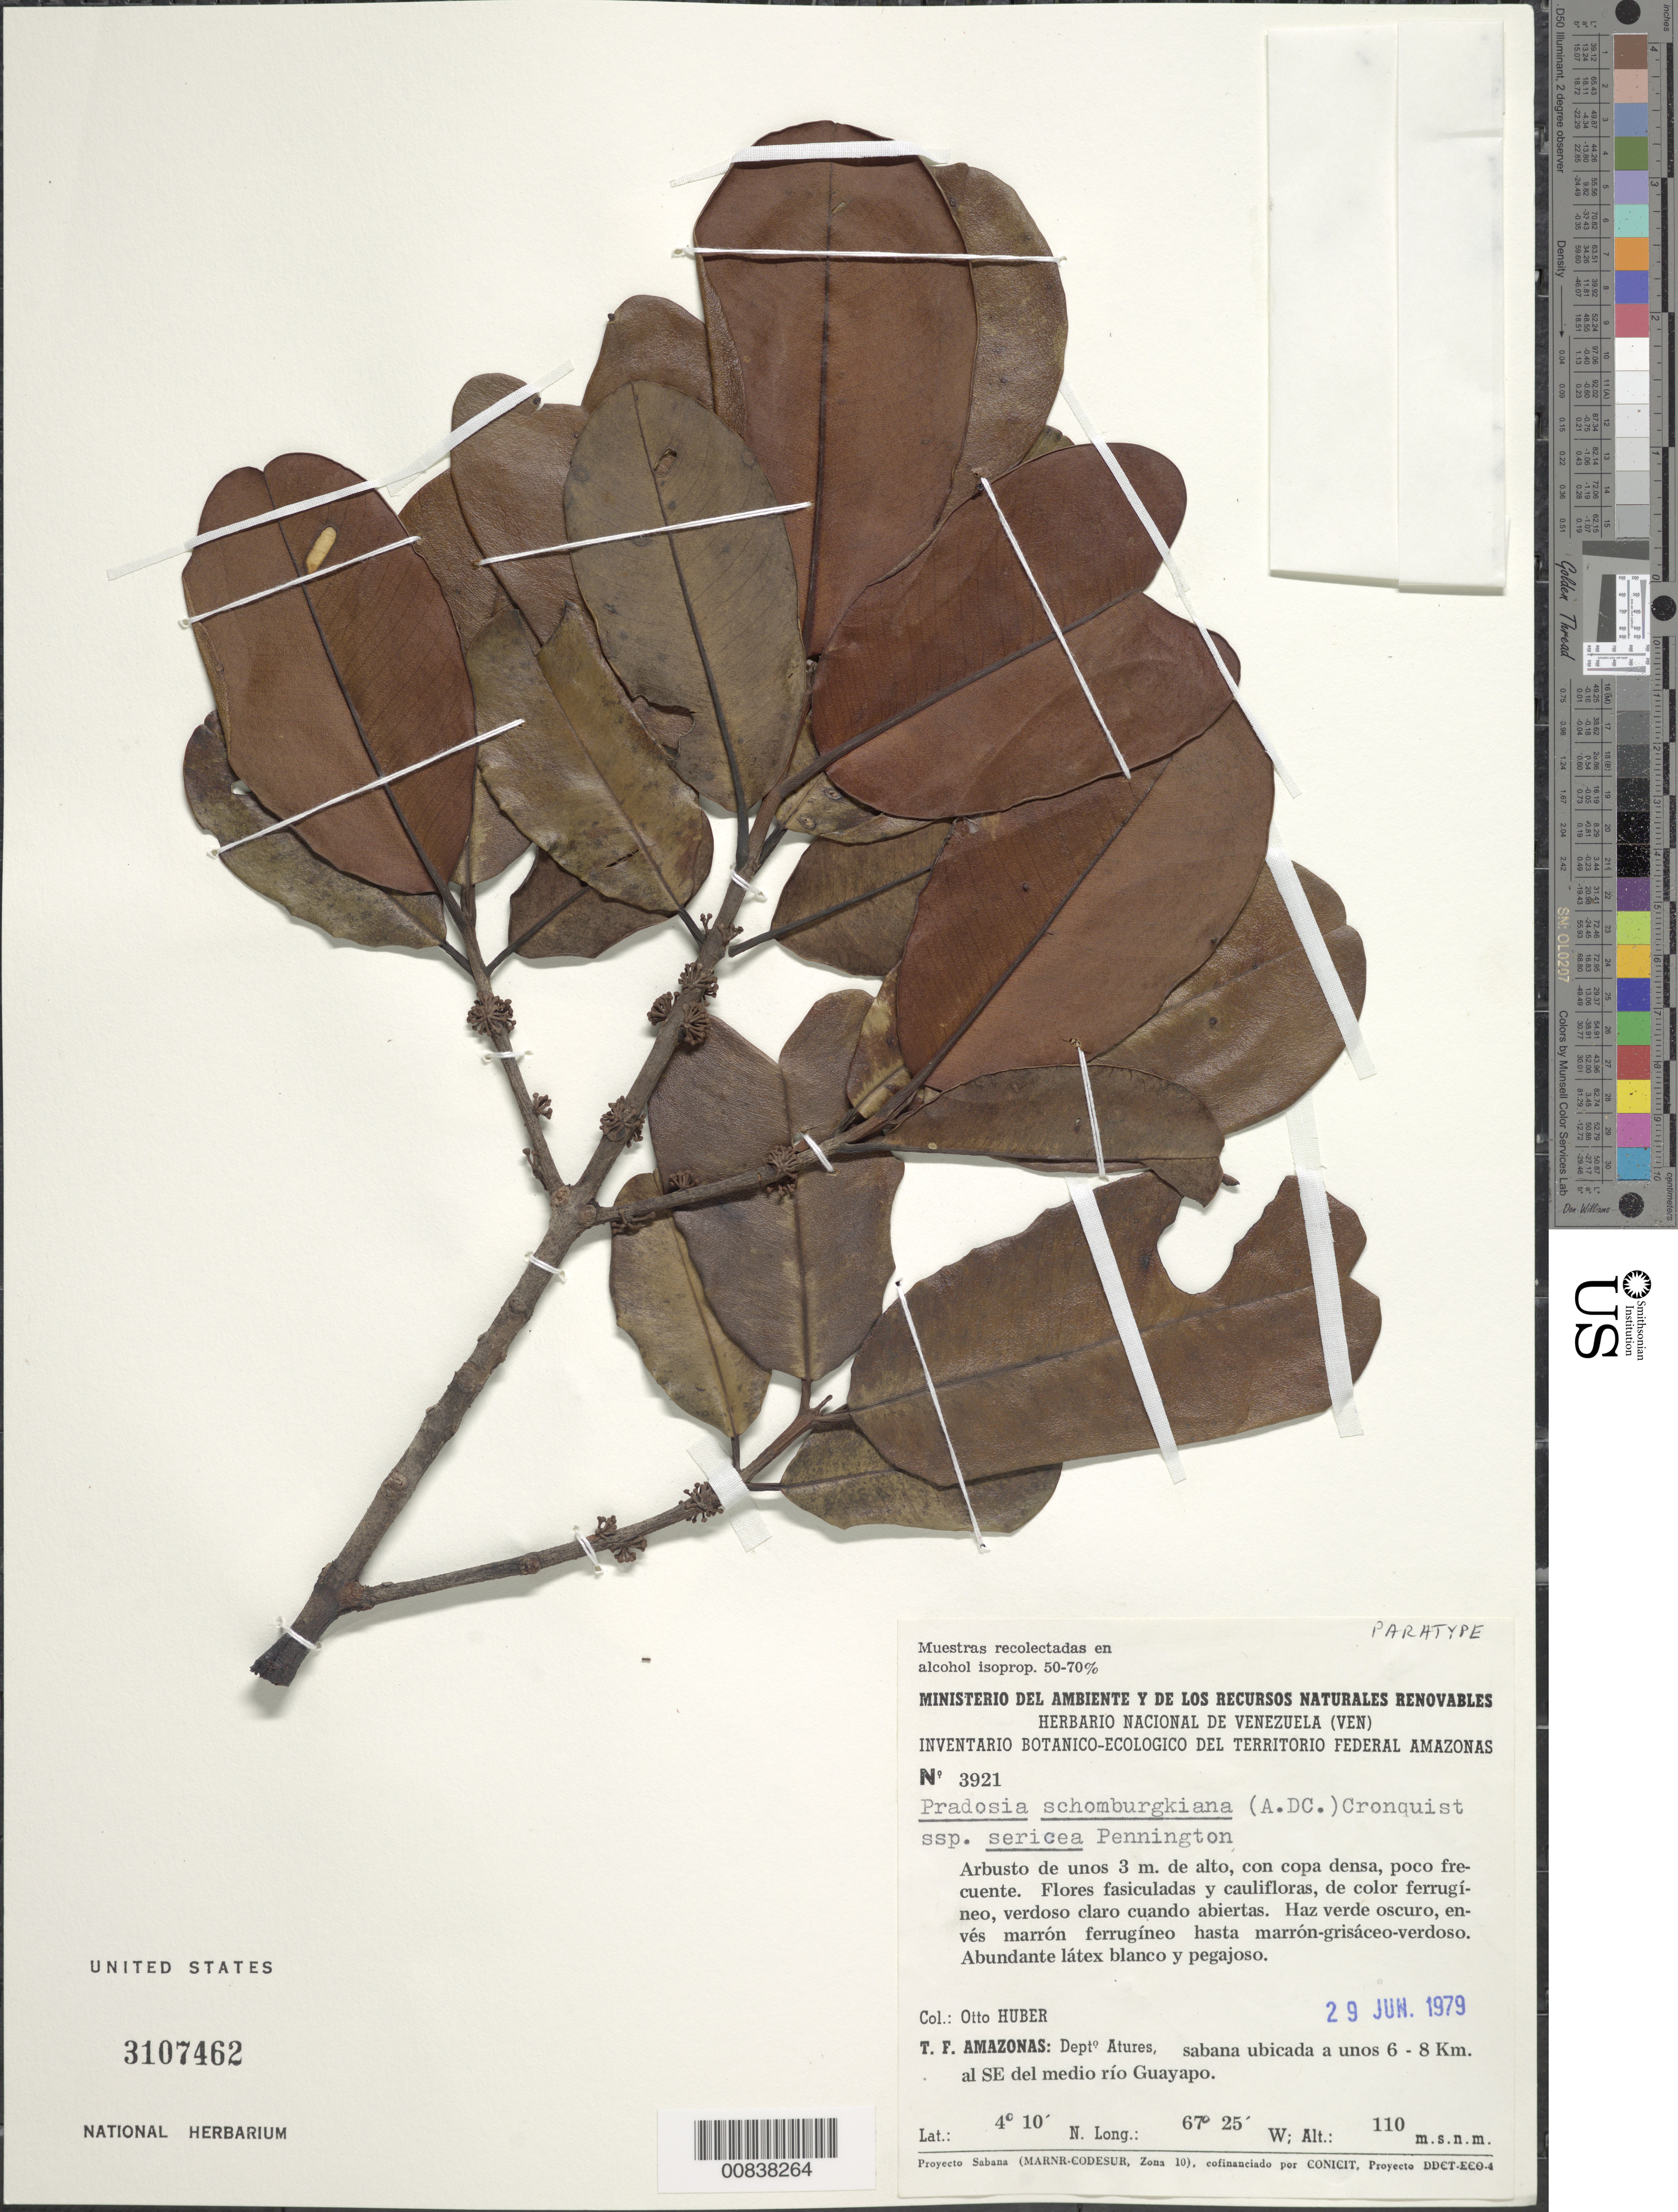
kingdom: Plantae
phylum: Tracheophyta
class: Magnoliopsida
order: Ericales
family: Sapotaceae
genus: Pradosia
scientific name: Pradosia schomburgkiana subsp. sericea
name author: T.D. Penn.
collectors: O. Huber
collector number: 3921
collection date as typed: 29-Jun-79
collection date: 1979-06-29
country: Venezuela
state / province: Amazonas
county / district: Atures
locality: Medio Río Guayapo, 6-8 km SE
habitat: Sabana ubicada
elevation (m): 110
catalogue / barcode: US 3107462